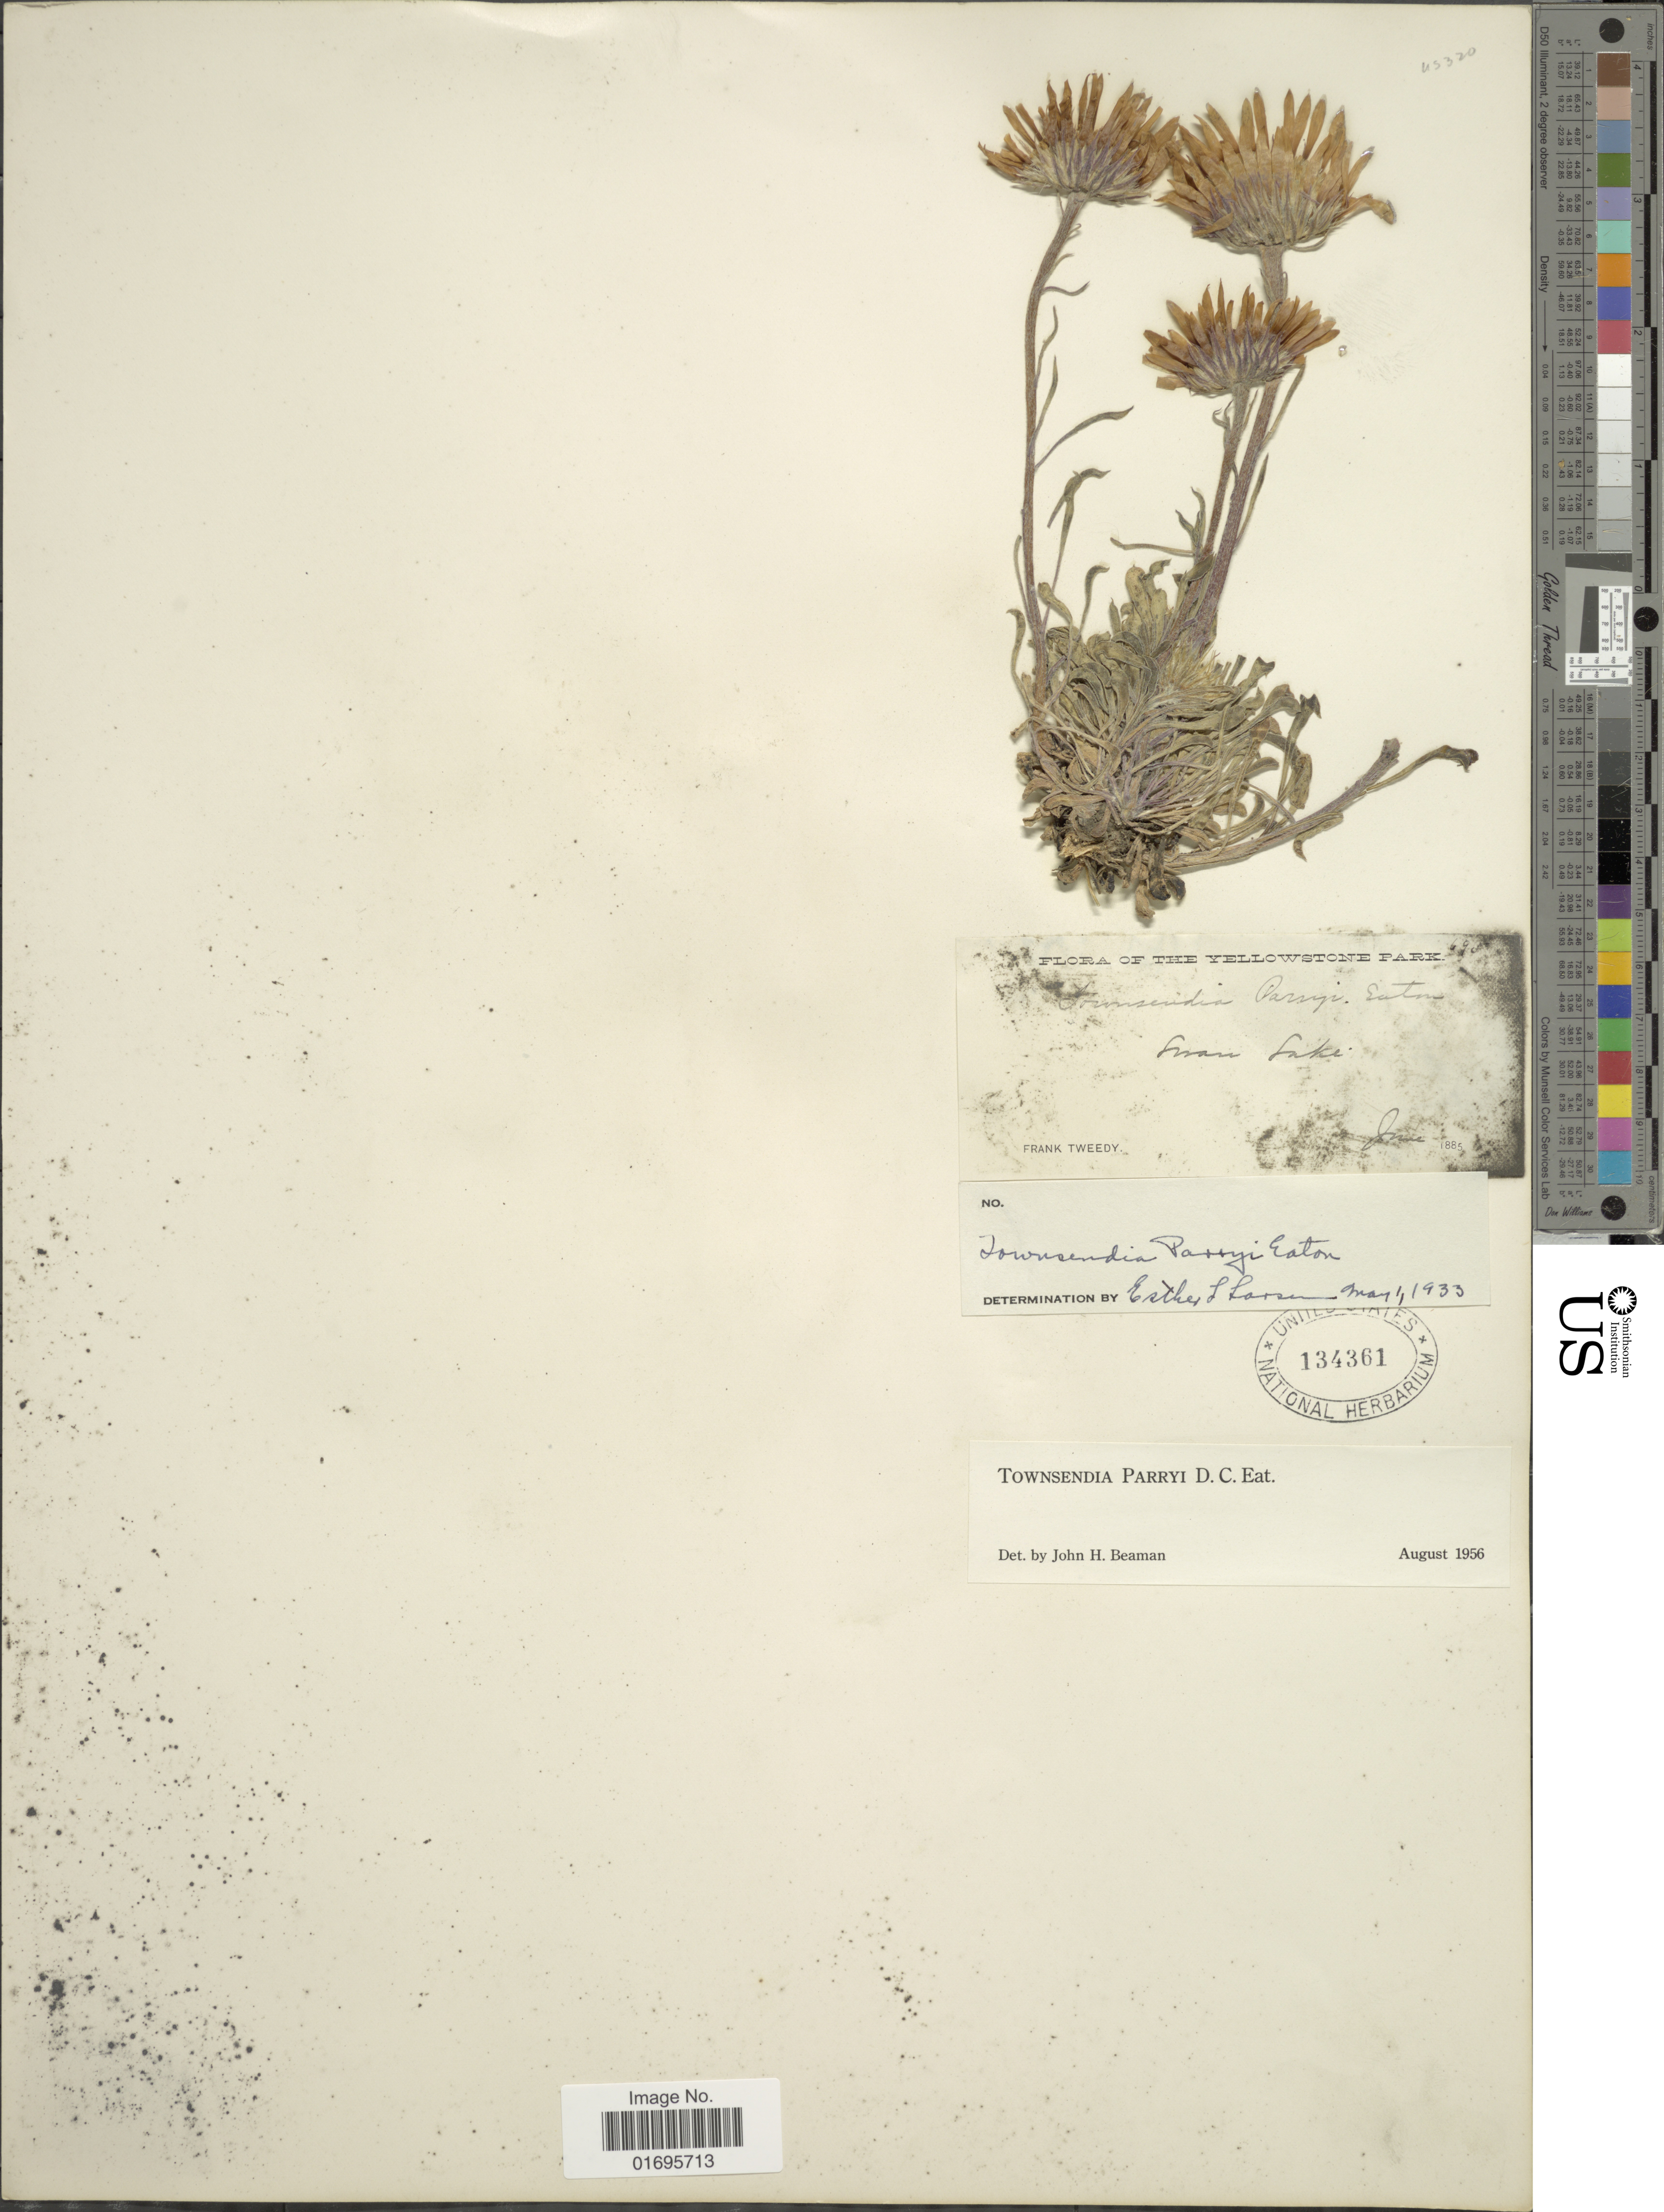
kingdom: Plantae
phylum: Tracheophyta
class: Magnoliopsida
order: Asterales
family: Asteraceae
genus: Townsendia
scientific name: Townsendia parryi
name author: D.C. Eaton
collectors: F. Tweedy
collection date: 1885-06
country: United States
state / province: Wyoming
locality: Yellowstone Park. Swan Lake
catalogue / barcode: US 134361